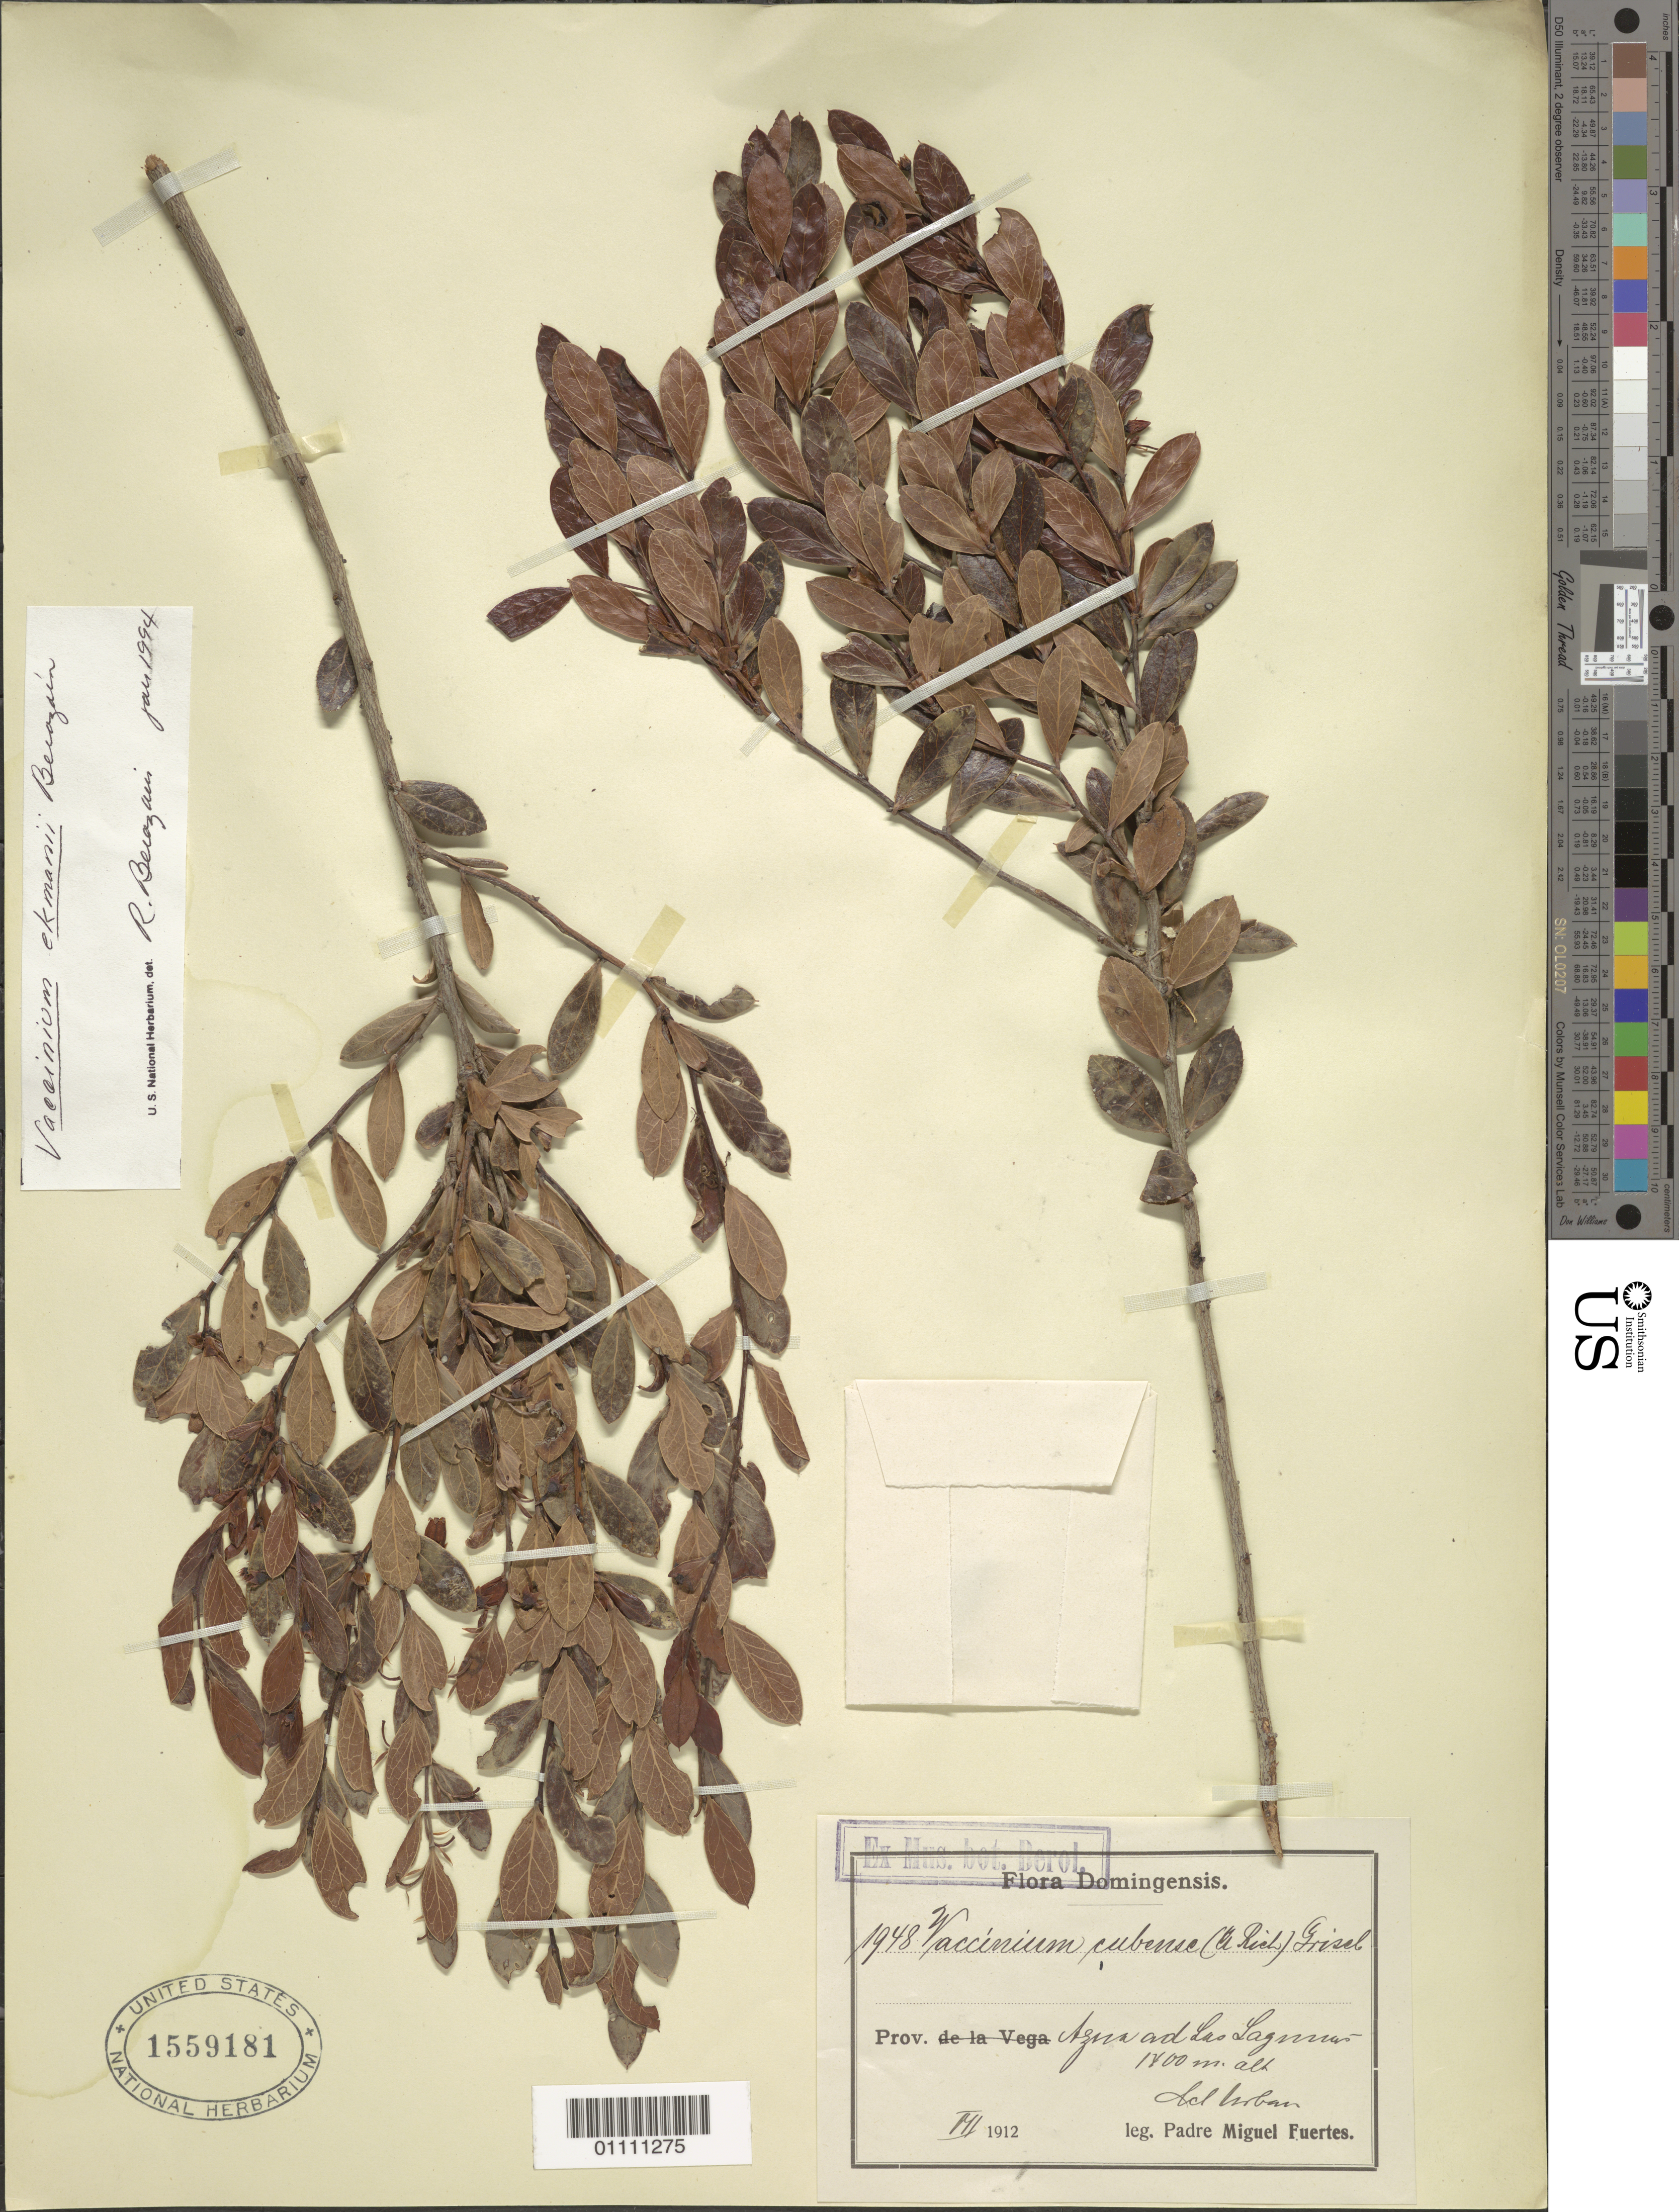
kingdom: Plantae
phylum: Tracheophyta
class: Magnoliopsida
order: Ericales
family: Ericaceae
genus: Vaccinium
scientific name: Vaccinium ekmanii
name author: R. Berazaín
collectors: M. D. Fuertes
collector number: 1948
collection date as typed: Mar 1912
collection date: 1912-03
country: Dominican Republic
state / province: Azua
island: Hispaniola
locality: Azua and Las Lagunas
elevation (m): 1400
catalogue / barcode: US 1559181